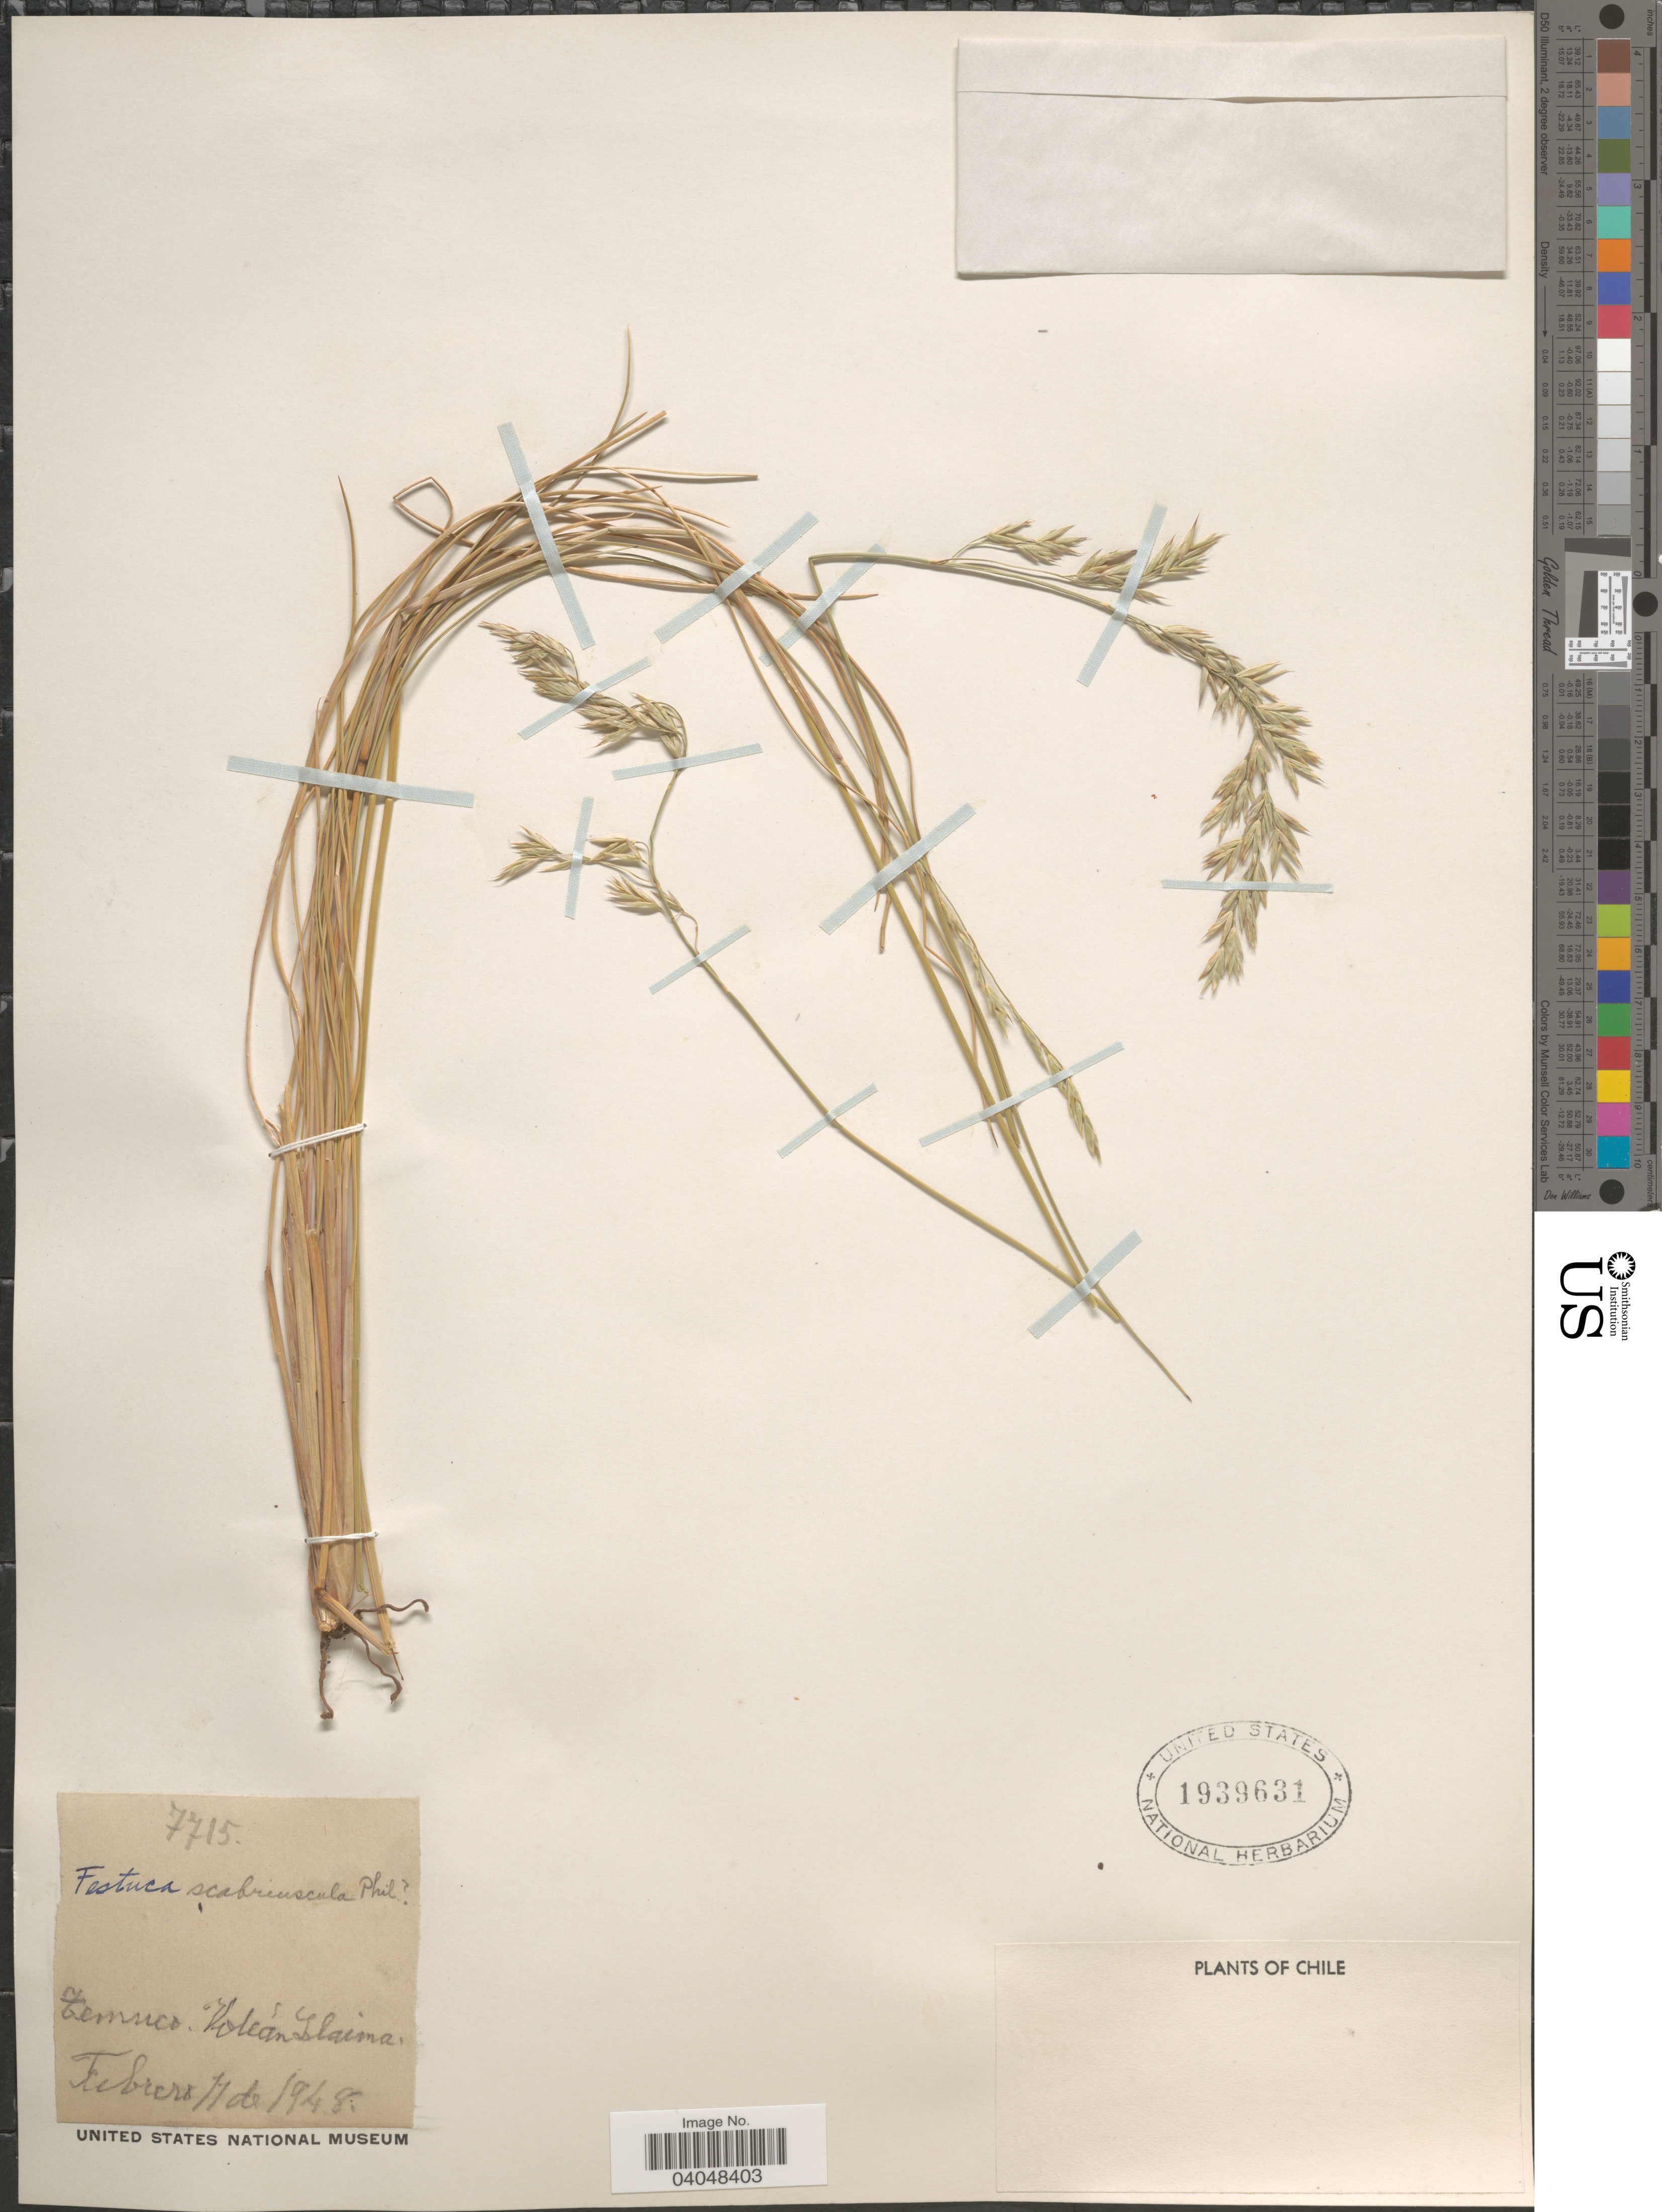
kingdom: Plantae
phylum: Tracheophyta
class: Liliopsida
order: Poales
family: Poaceae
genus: Festuca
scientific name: Festuca scabriuscula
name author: Phil.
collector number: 7715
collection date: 1948-02-11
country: Chile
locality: Temuco, Volcán Llaima.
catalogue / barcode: US 1939631